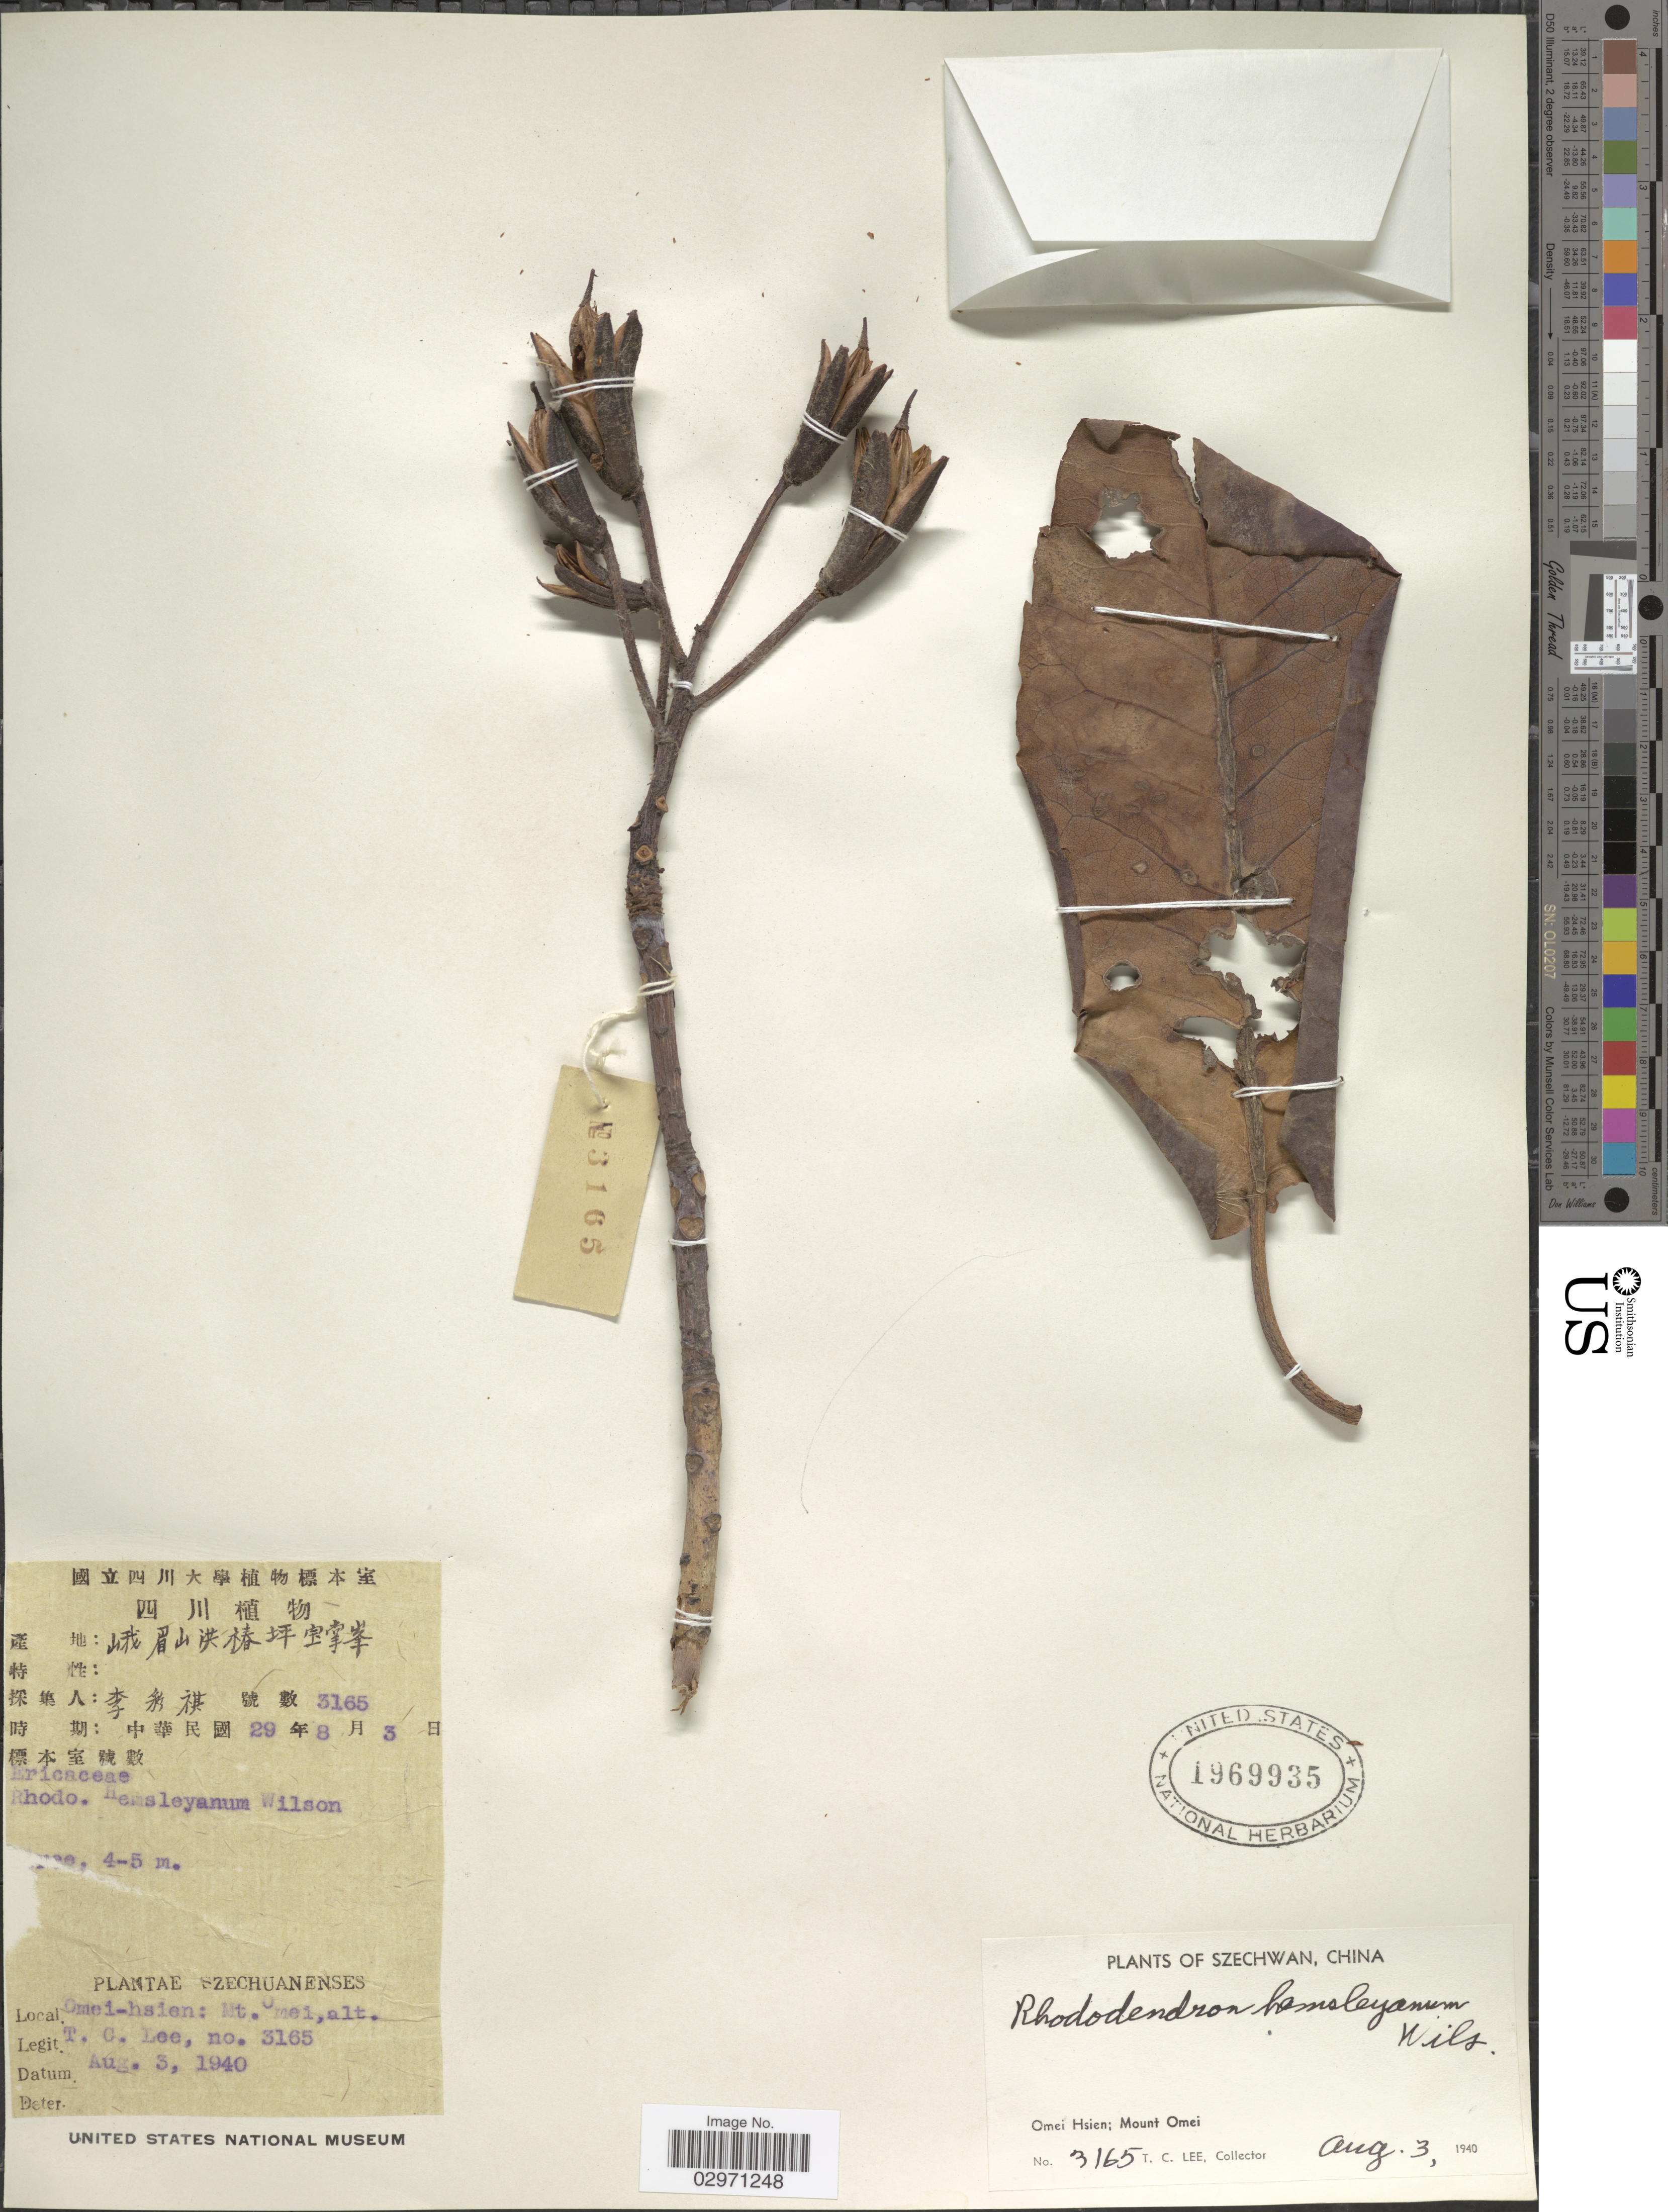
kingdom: Plantae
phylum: Tracheophyta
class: Magnoliopsida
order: Ericales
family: Ericaceae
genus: Rhododendron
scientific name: Rhododendron hemsleyanum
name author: E.H. Wilson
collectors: T. Lee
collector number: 3165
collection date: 1940-08-03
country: China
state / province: Sichuan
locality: Szechwan. Omei Hsien; Mount Omei.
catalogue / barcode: US 1969935